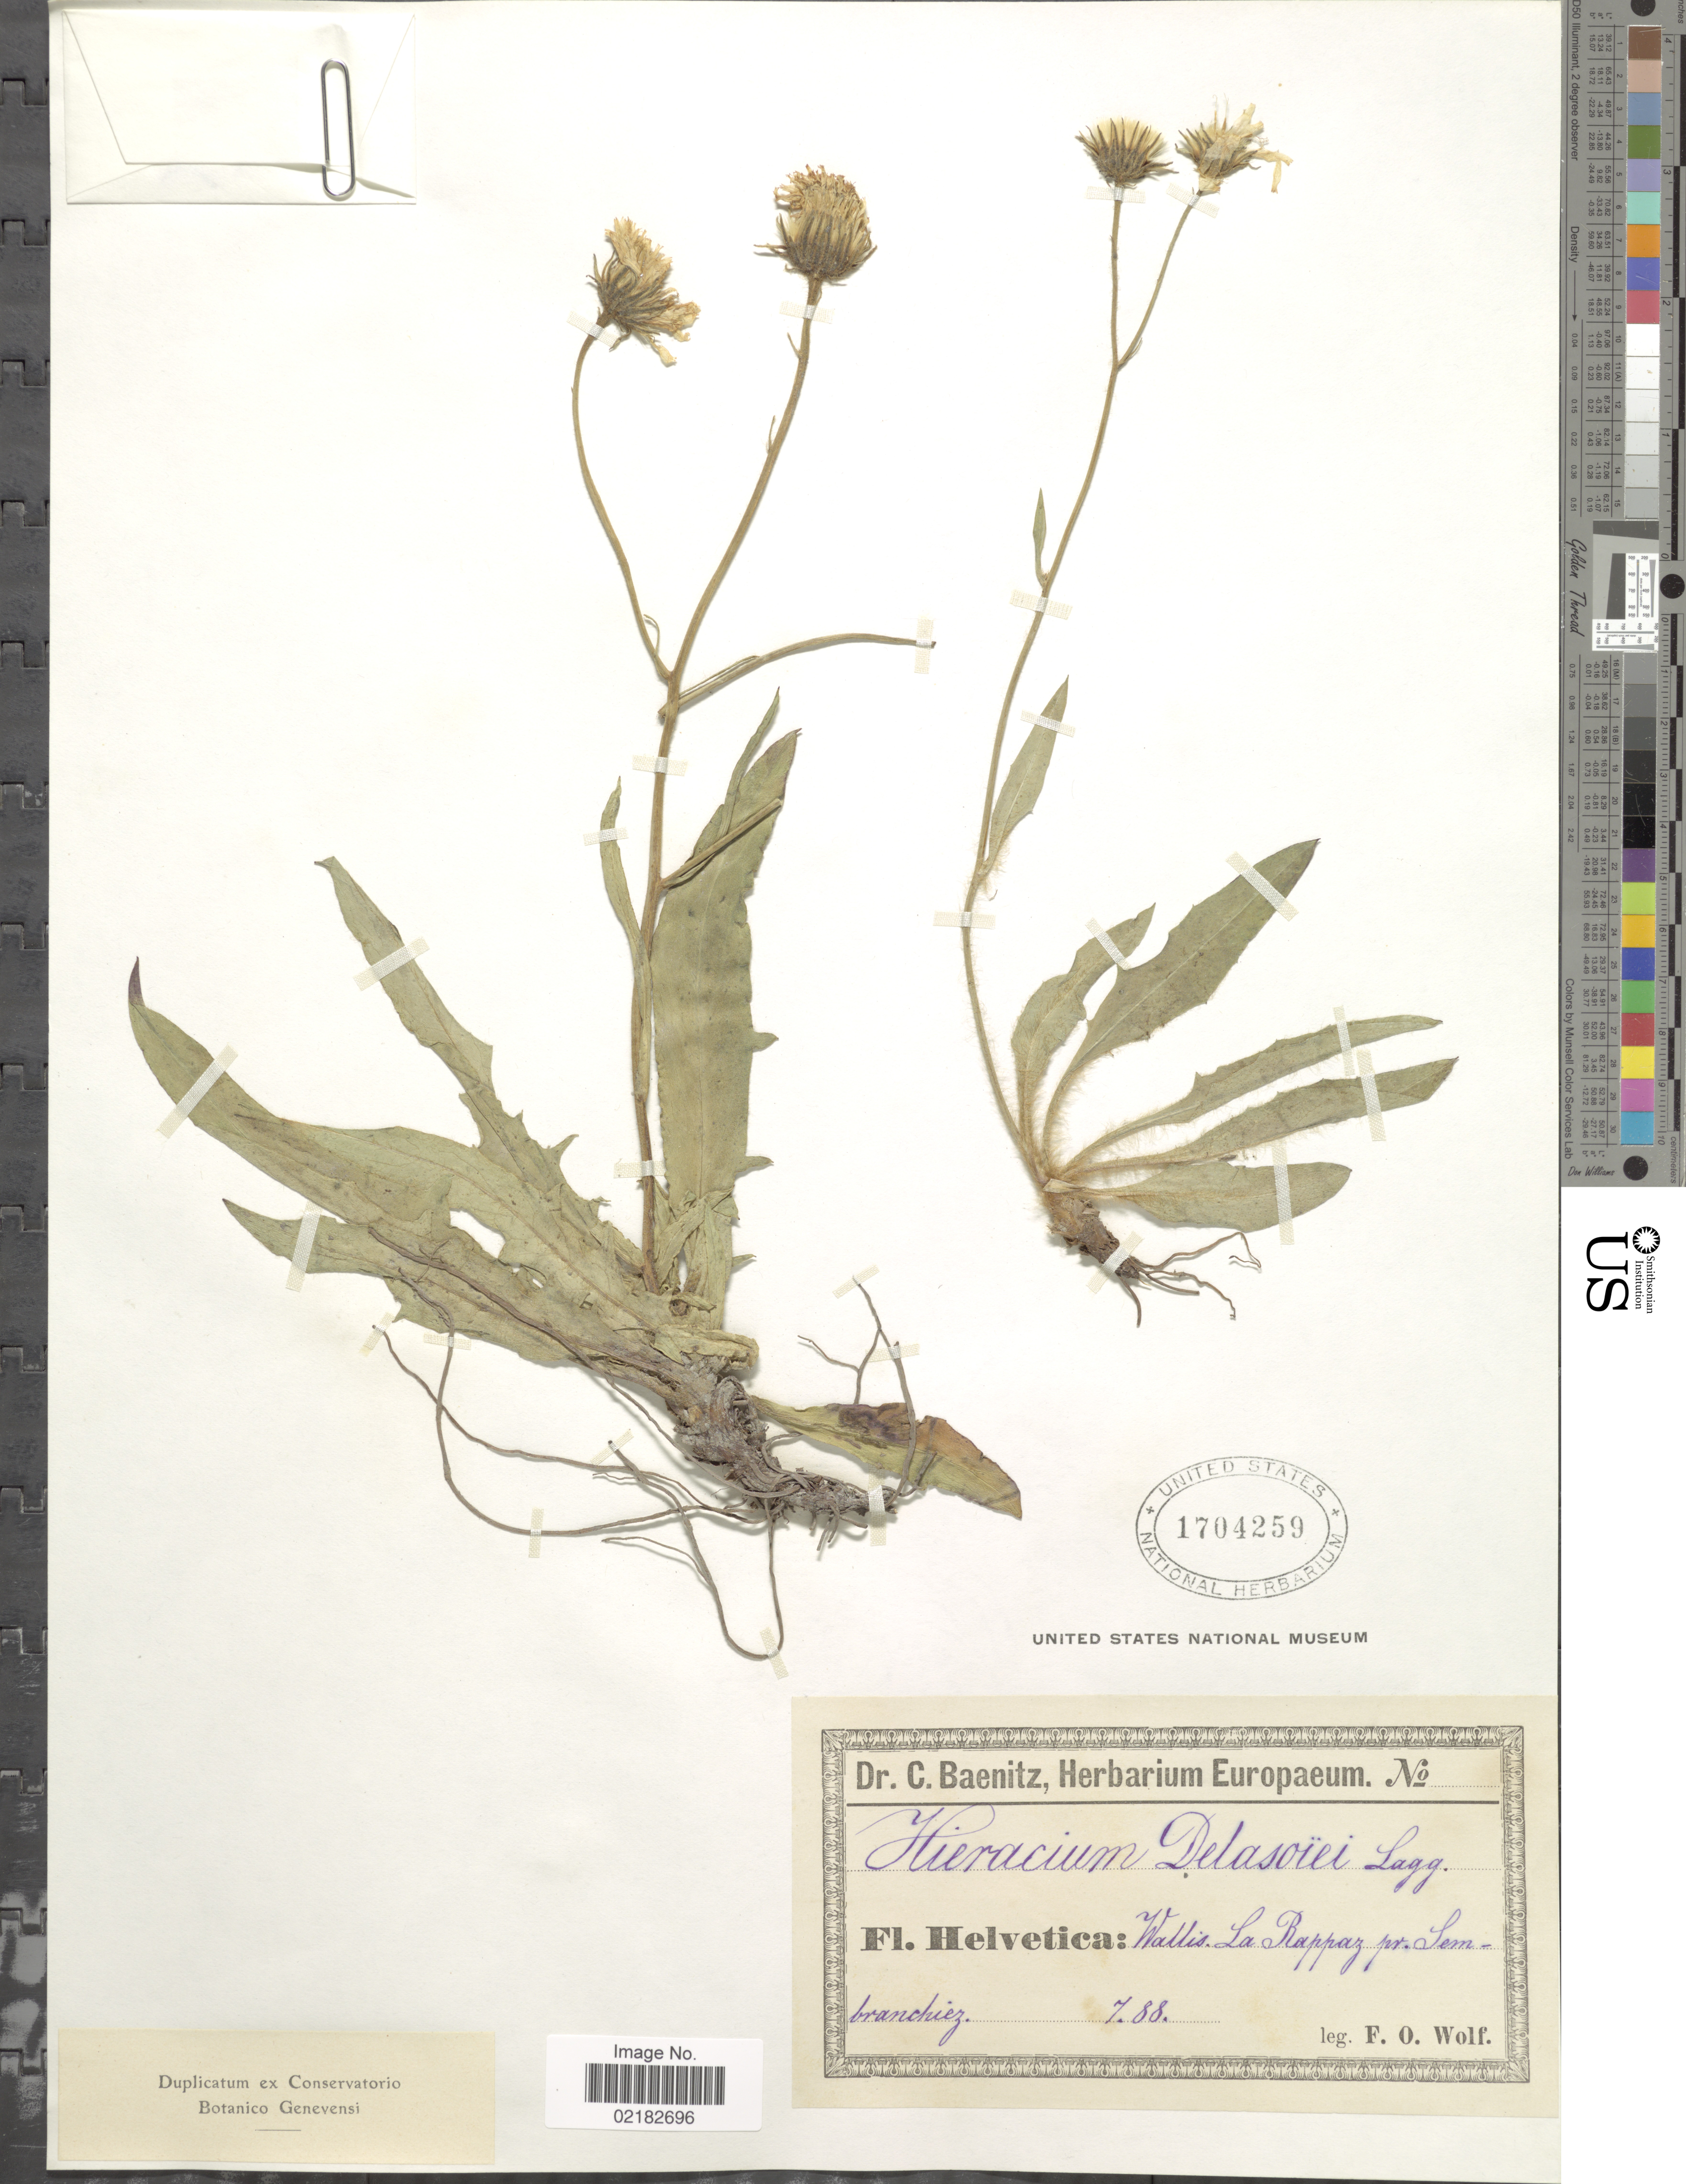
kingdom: Plantae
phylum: Tracheophyta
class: Magnoliopsida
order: Asterales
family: Asteraceae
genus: Hieracium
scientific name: Hieracium chondrillifolium subsp. delasoiei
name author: (De la Soie) Zahn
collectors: F. Wolf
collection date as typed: Transcribed d/m/y: /7/88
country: Switzerland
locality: Helvetica. Wallis La Rappaz pr. Iembranchiez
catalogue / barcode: US 1704259